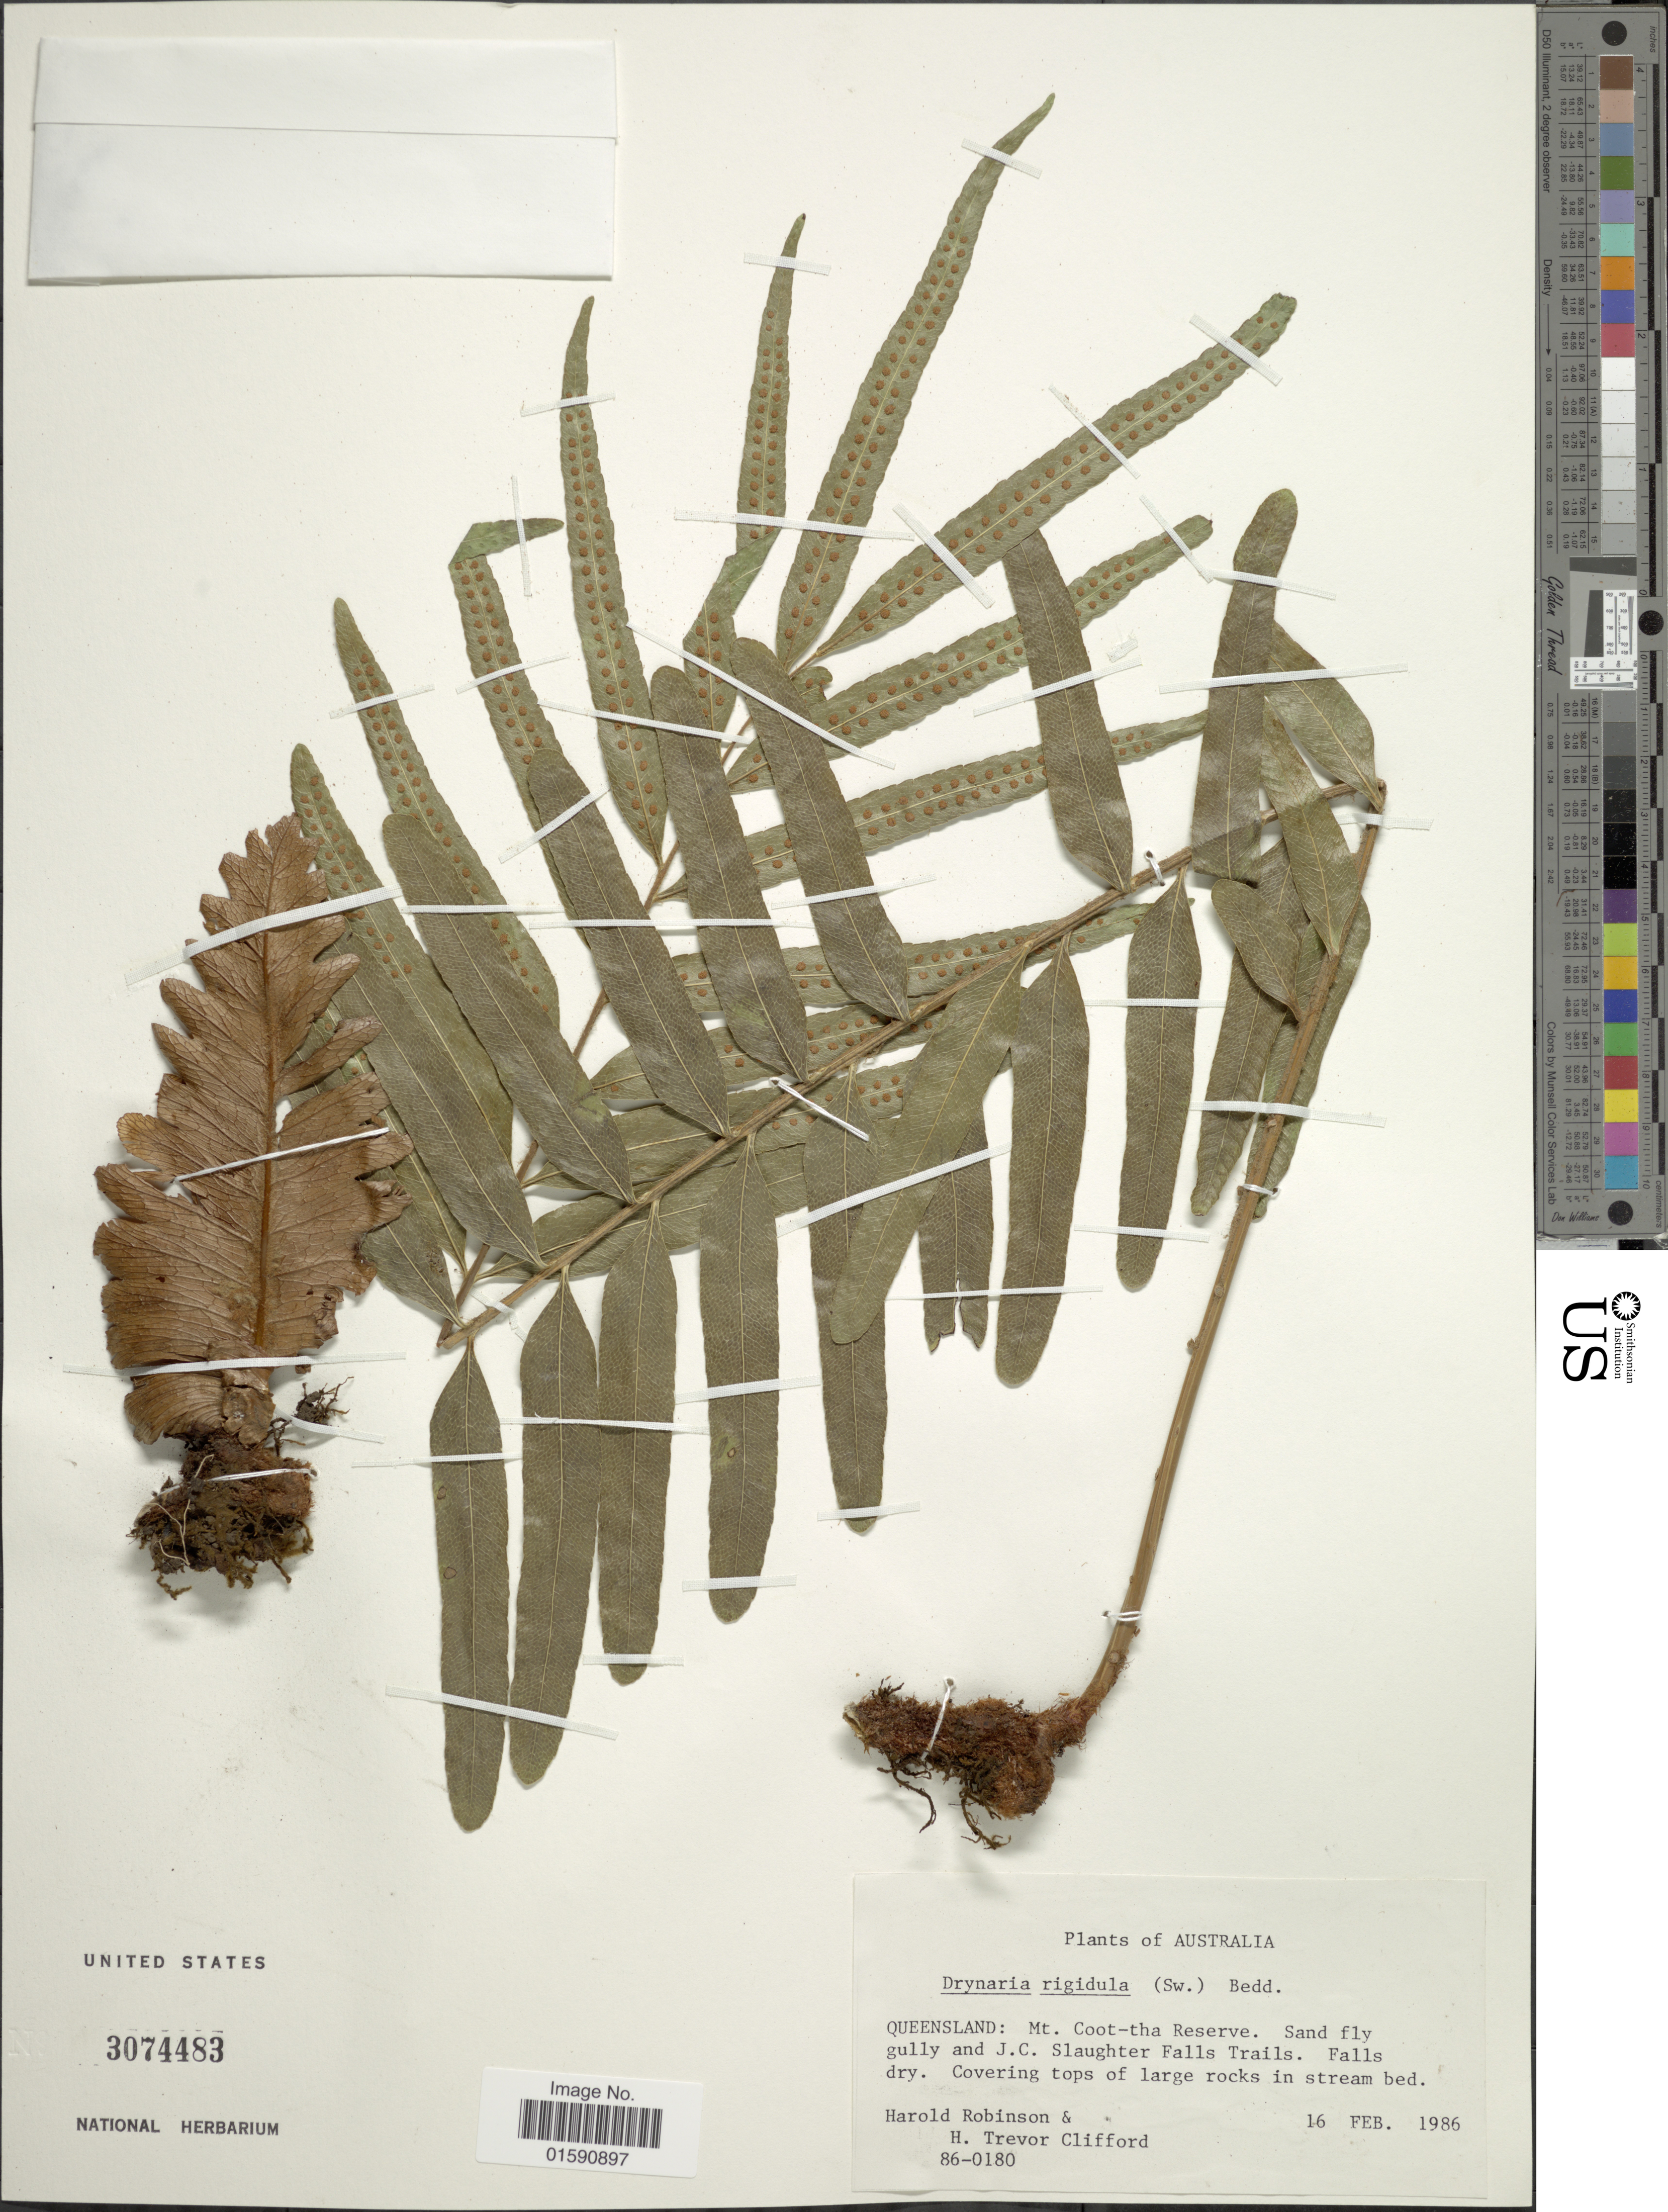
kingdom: Plantae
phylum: Tracheophyta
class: Polypodiopsida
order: Polypodiales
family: Polypodiaceae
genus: Drynaria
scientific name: Drynaria rigidula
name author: (Sw.) Bedd.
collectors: H. Robinson & H. Clifford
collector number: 86-0180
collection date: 1986-02-16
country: Australia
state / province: Queensland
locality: Mt. Coot-tha Reserve. Sand fly gully and J. C. Slaughter Falls Trails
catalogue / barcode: US 3074483